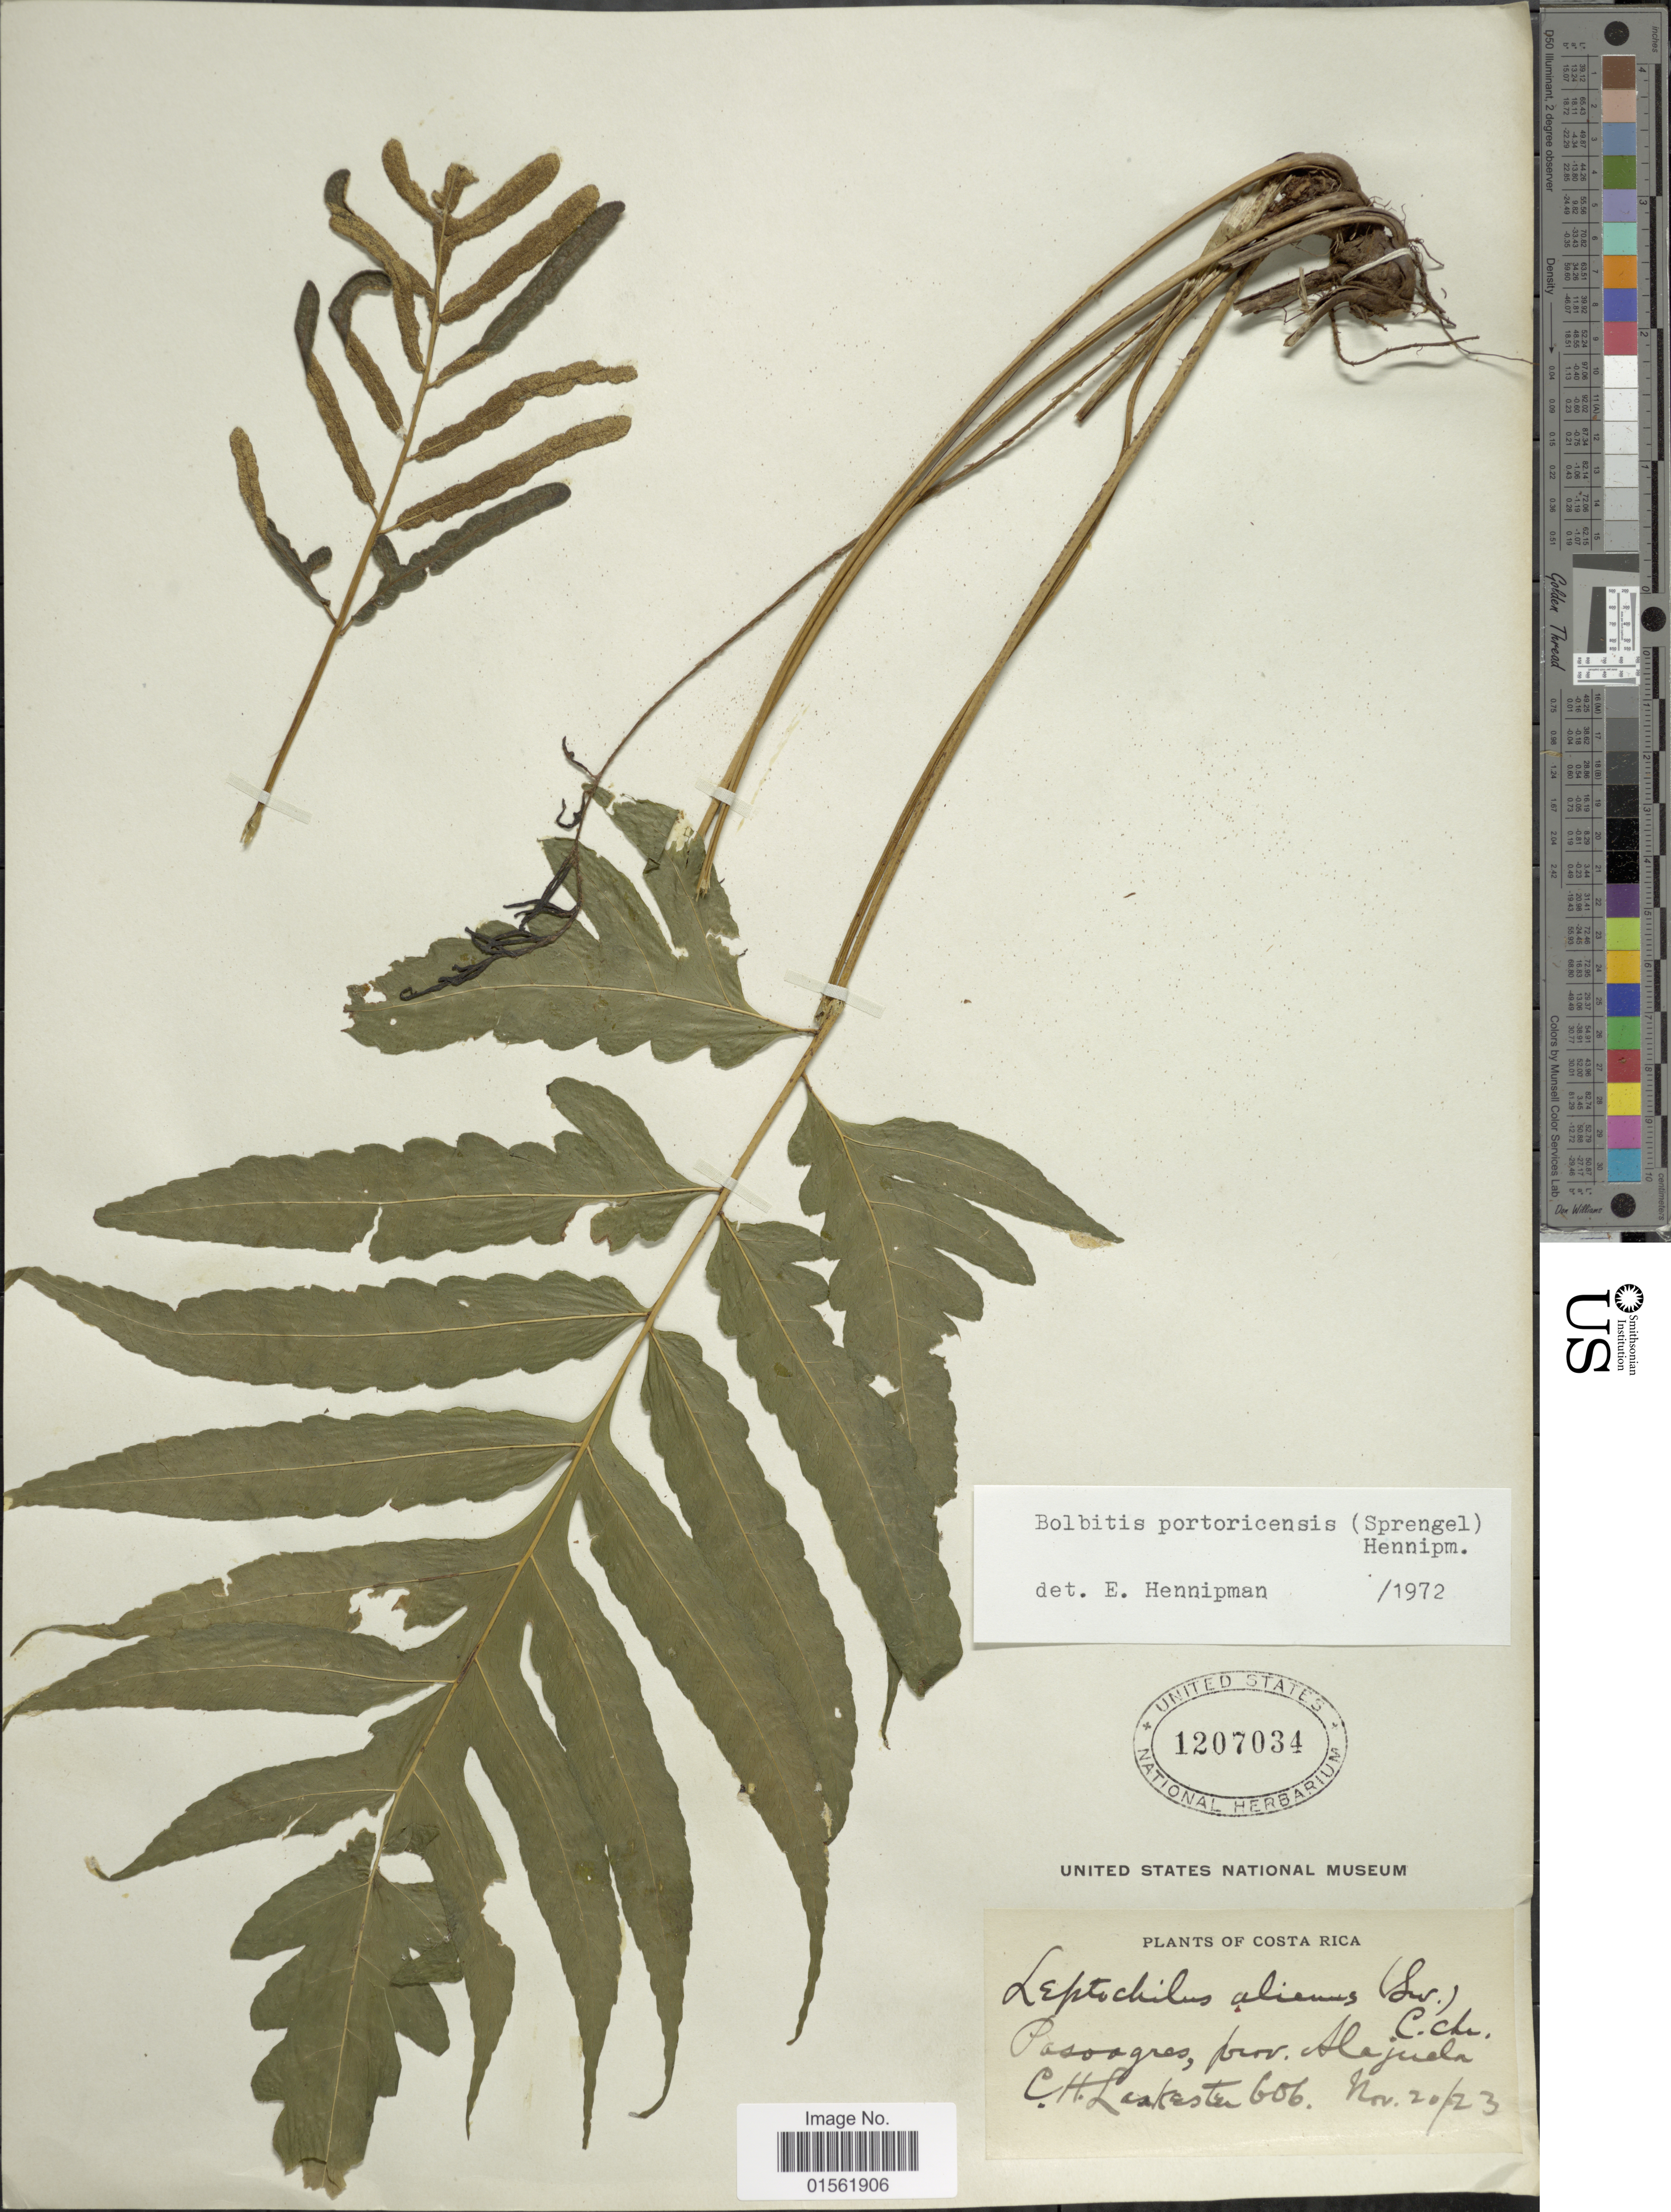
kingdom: Plantae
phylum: Tracheophyta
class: Polypodiopsida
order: Polypodiales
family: Dryopteridaceae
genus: Bolbitis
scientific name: Bolbitis portoricensis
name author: (Spreng.) Hennipman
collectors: C. H. Lankester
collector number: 606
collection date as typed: Transcribed d/m/y: 20/11/23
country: Costa Rica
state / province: Alajuela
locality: Paso agres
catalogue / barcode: US 1207034